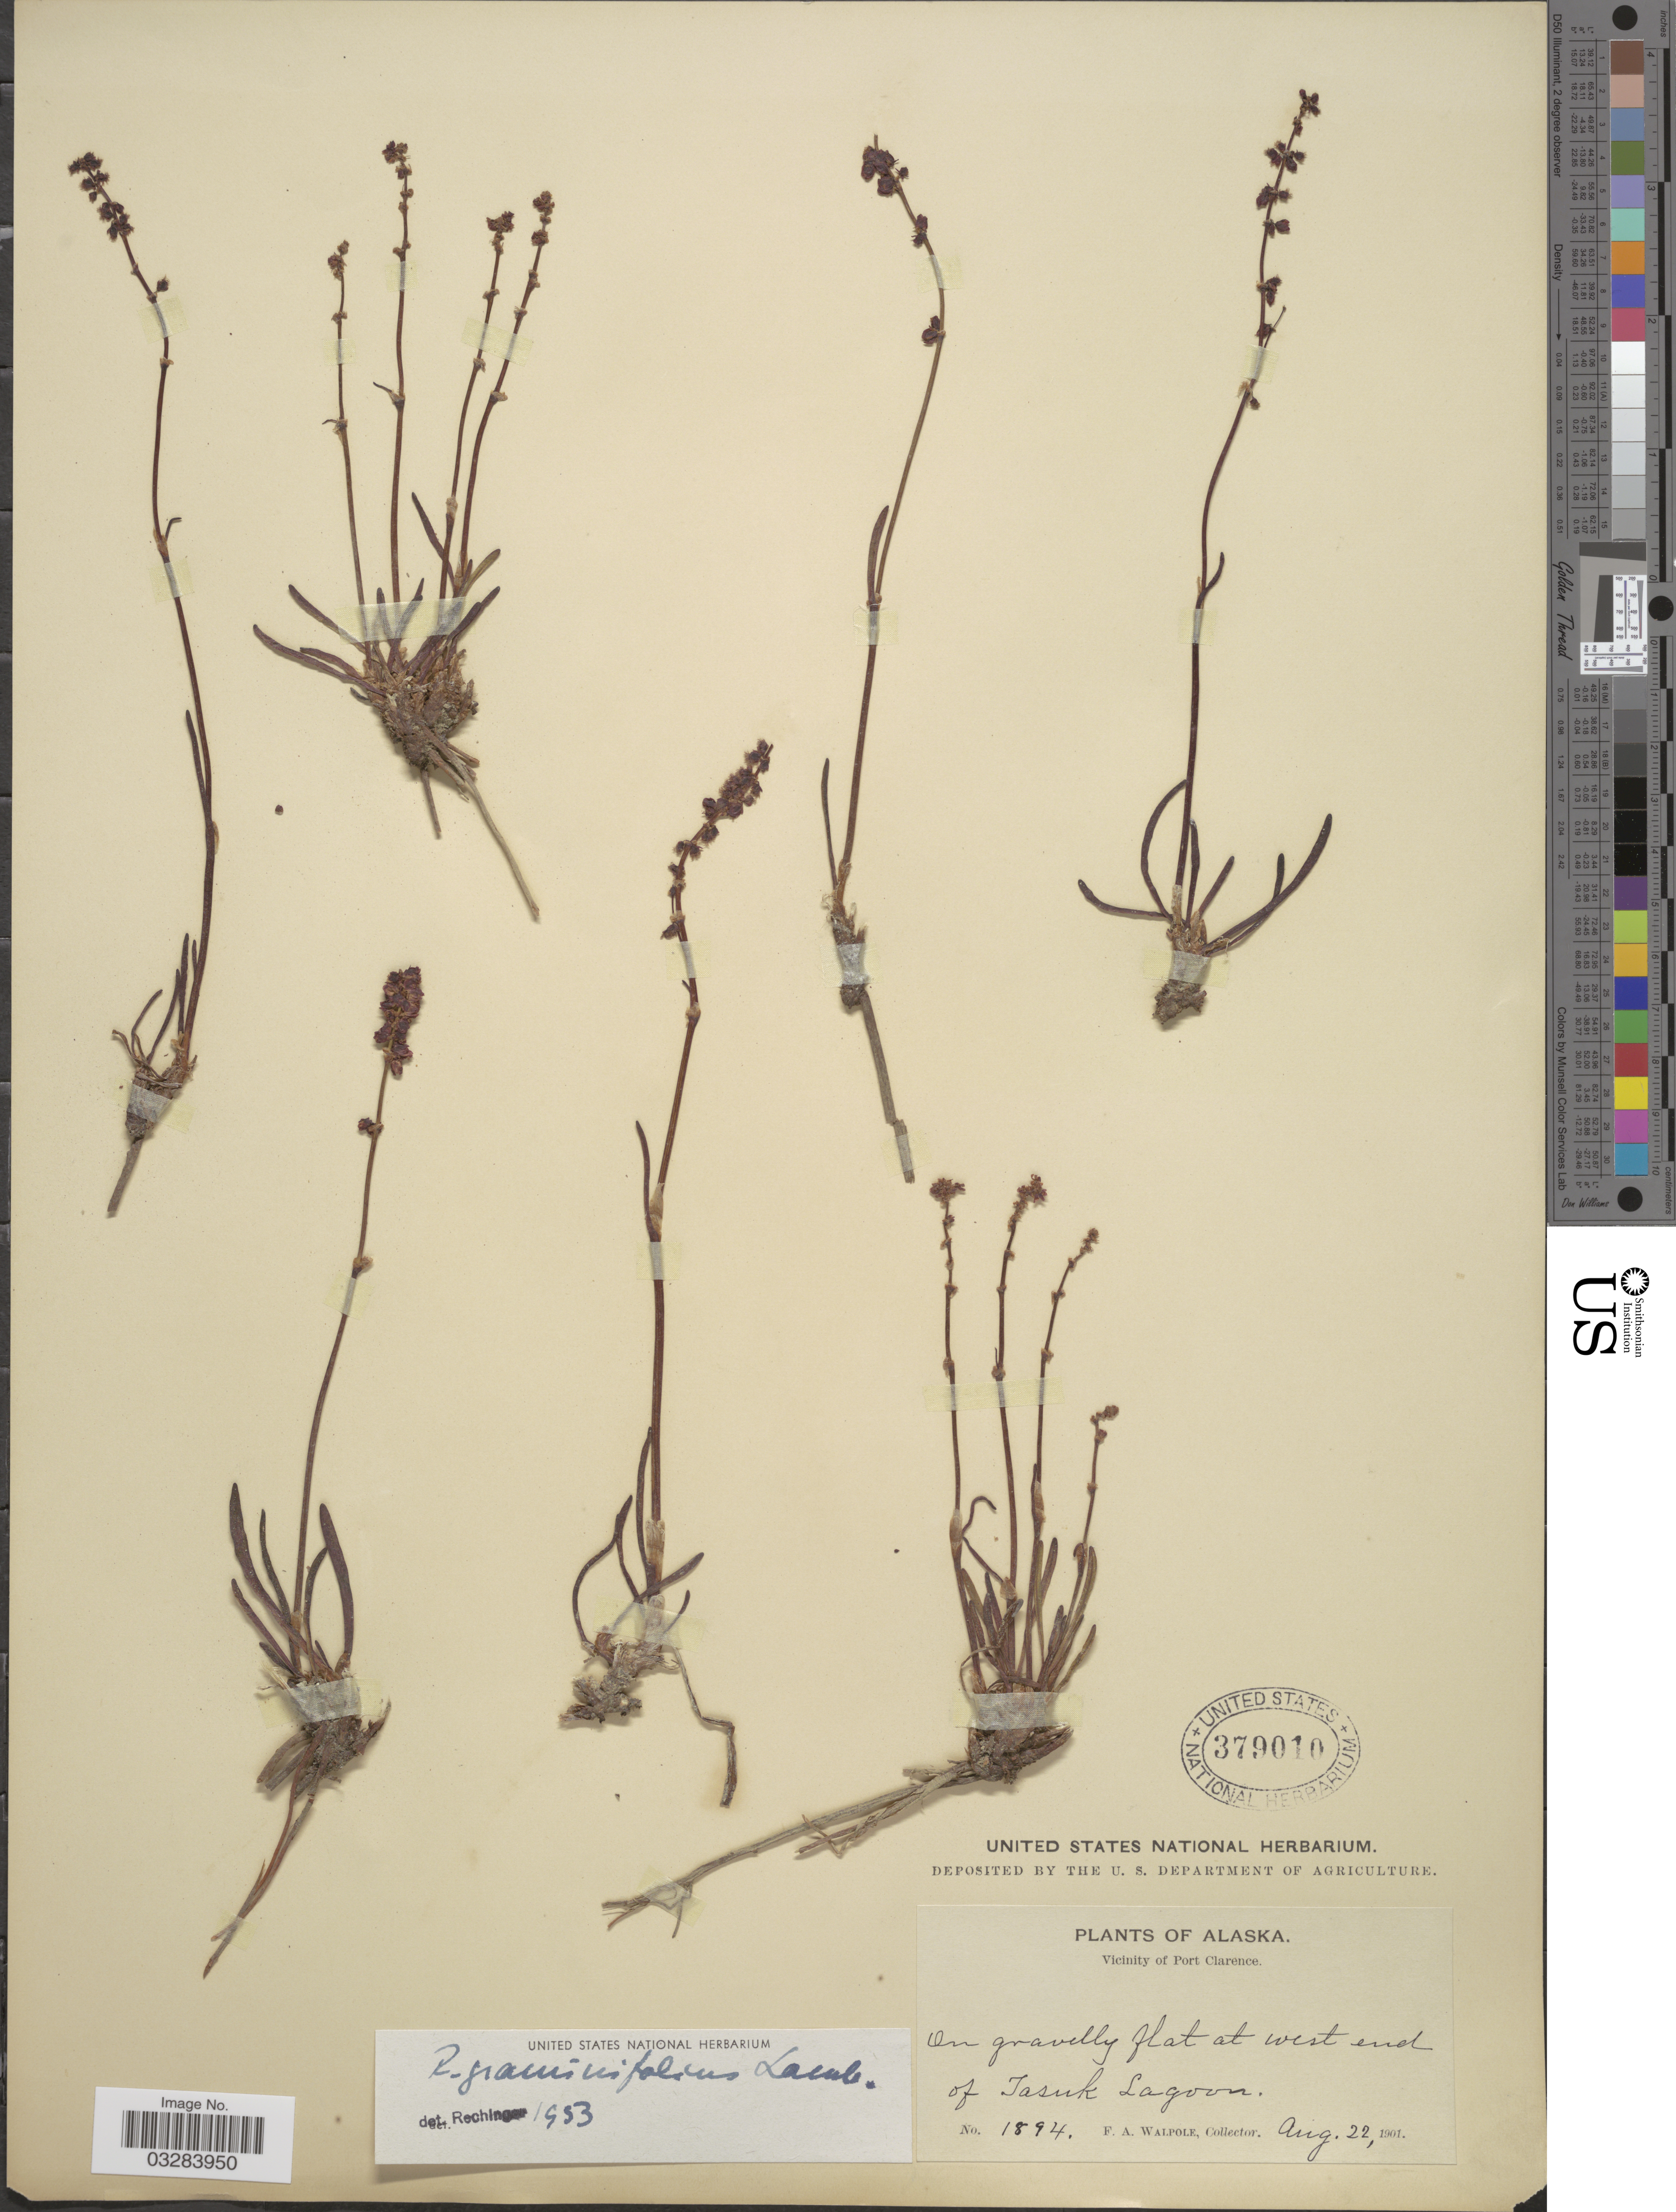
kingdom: Plantae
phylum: Tracheophyta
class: Magnoliopsida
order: Caryophyllales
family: Polygonaceae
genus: Rumex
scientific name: Rumex graminifolius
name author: Rudolph ex Lamb.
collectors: F. Walpole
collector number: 1894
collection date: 1901-08-22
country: United States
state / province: Alaska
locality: Vicinity of Port Clarence. West end of Tasuk Lagoon.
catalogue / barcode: US 379010